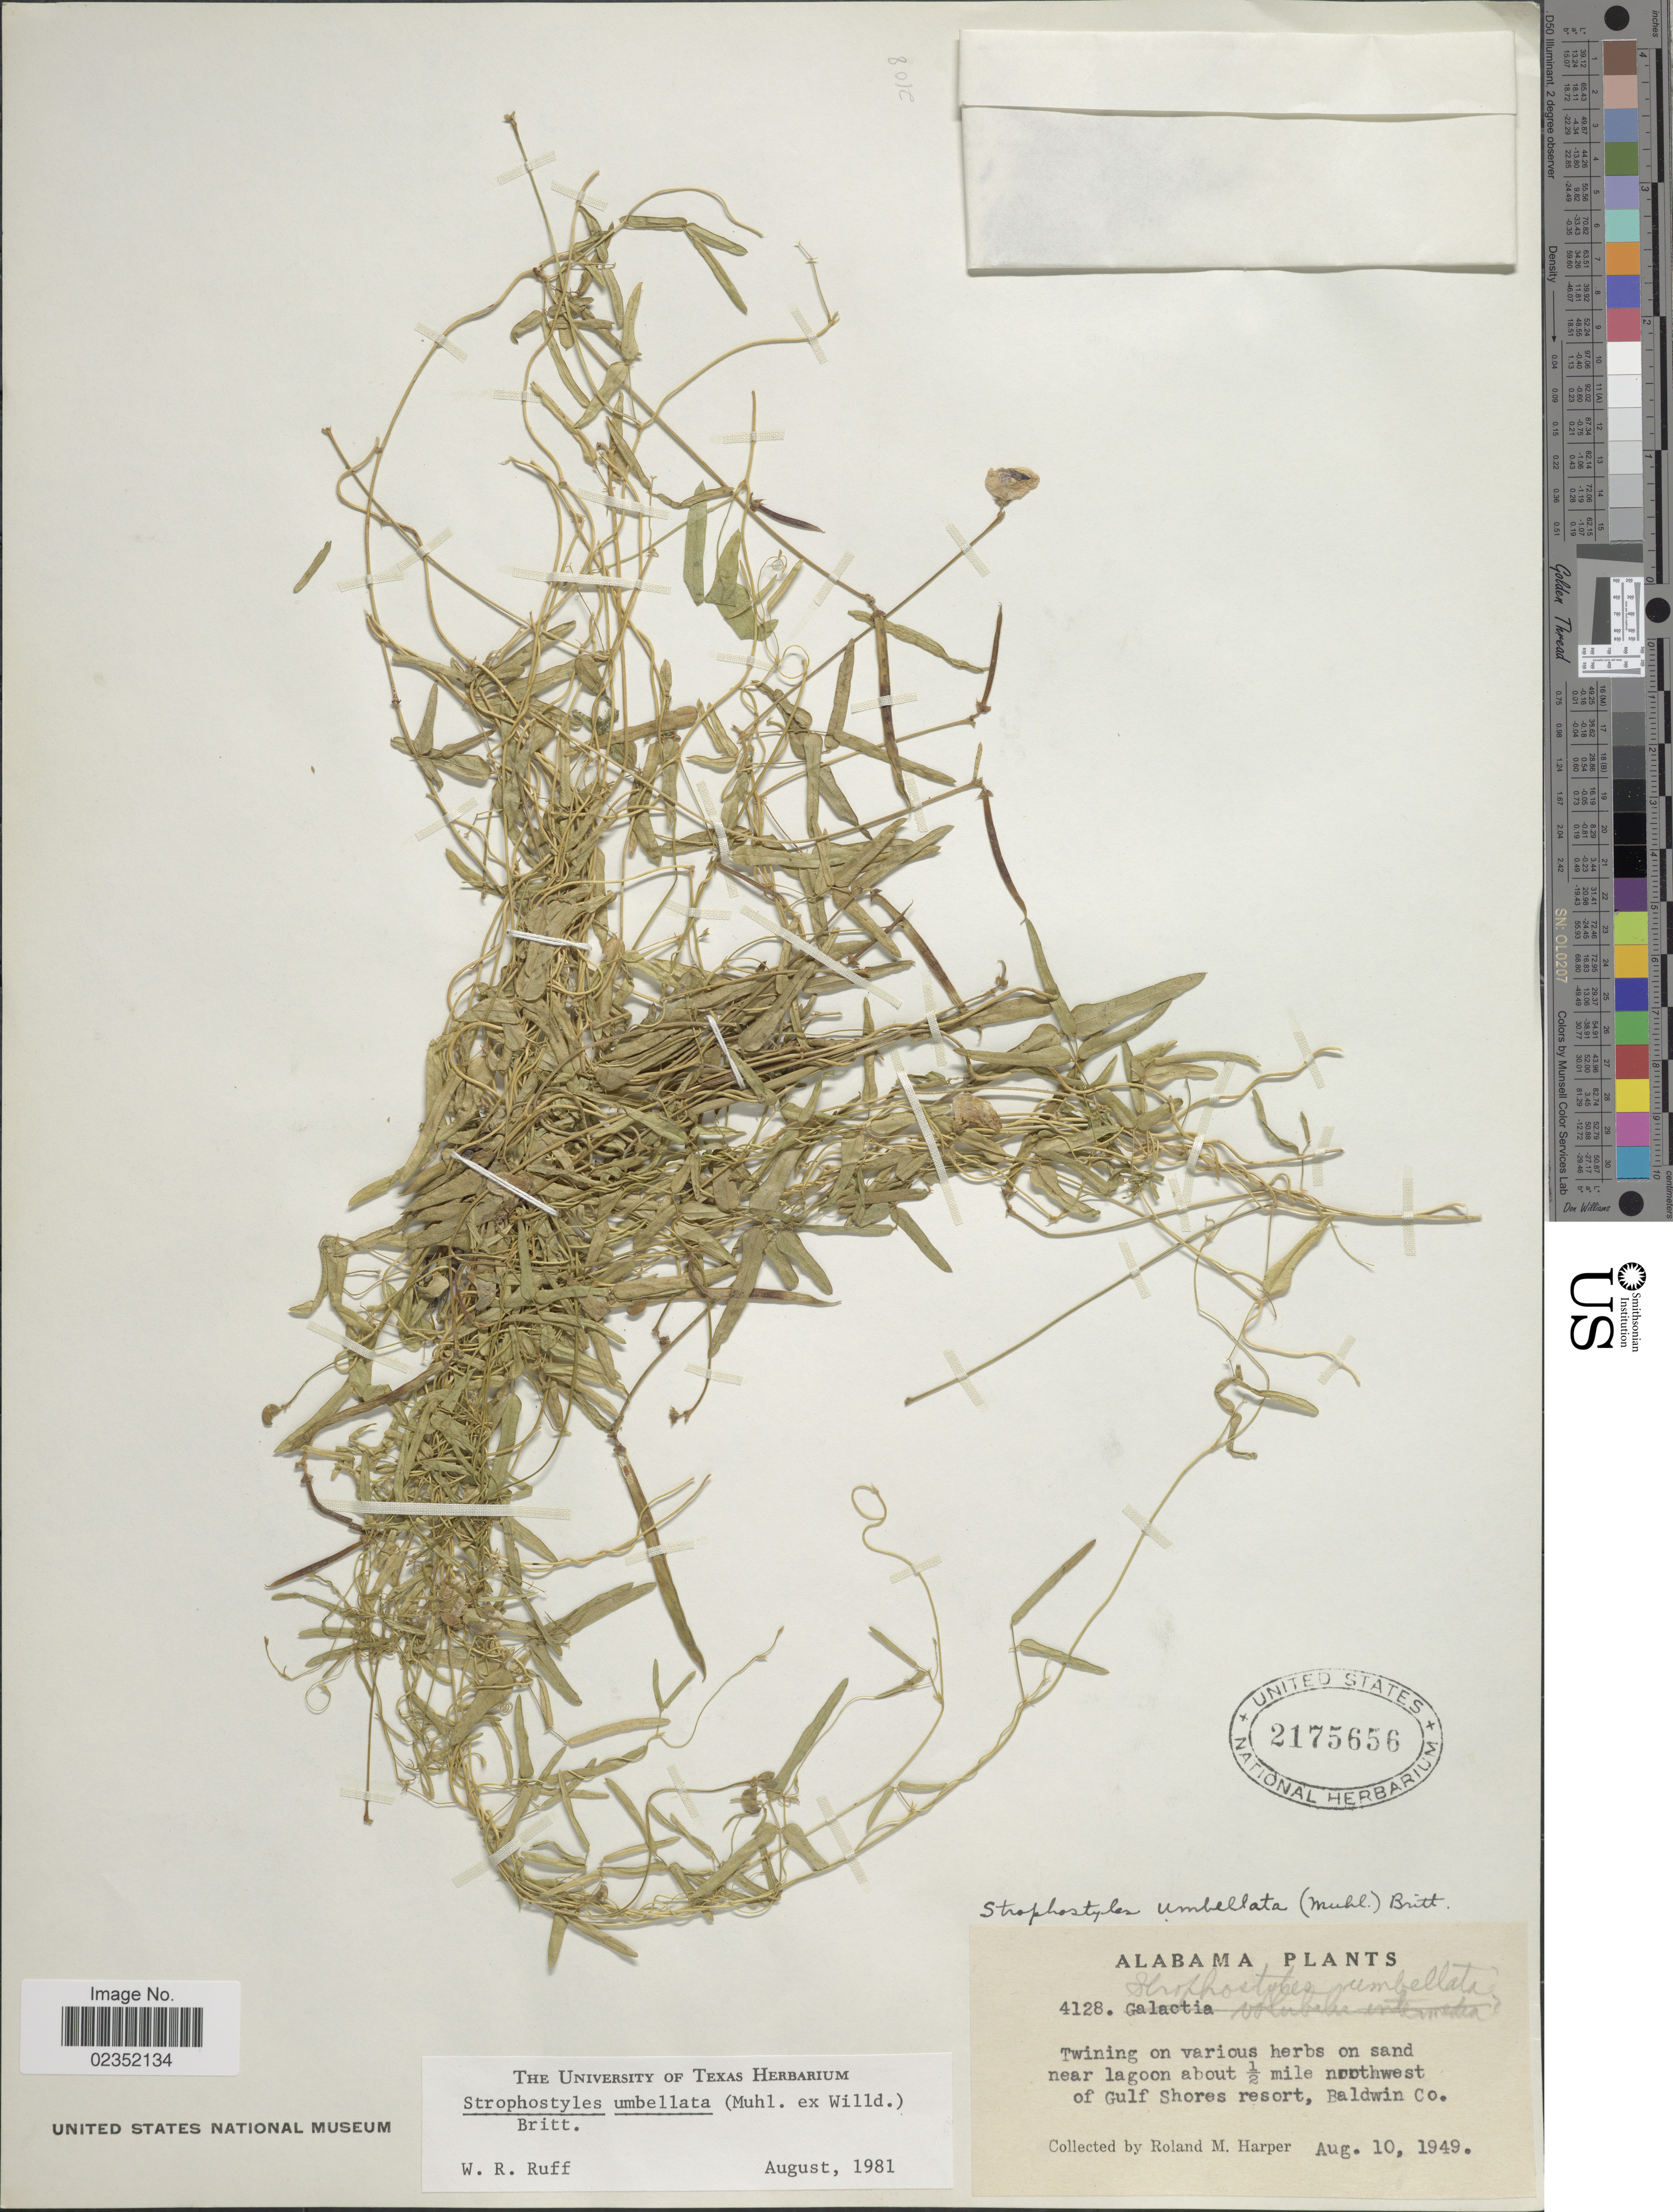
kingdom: Plantae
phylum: Tracheophyta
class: Magnoliopsida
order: Fabales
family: Fabaceae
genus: Strophostyles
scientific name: Strophostyles umbellata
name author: (Muhl. ex Willd.) Britton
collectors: R. M. Harper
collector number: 4128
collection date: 1949-08-10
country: United States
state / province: Alabama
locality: On sand near lagoon about 1/2 mile northwest of Gulf Shores resort, Baldwin Co.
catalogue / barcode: US 2175656